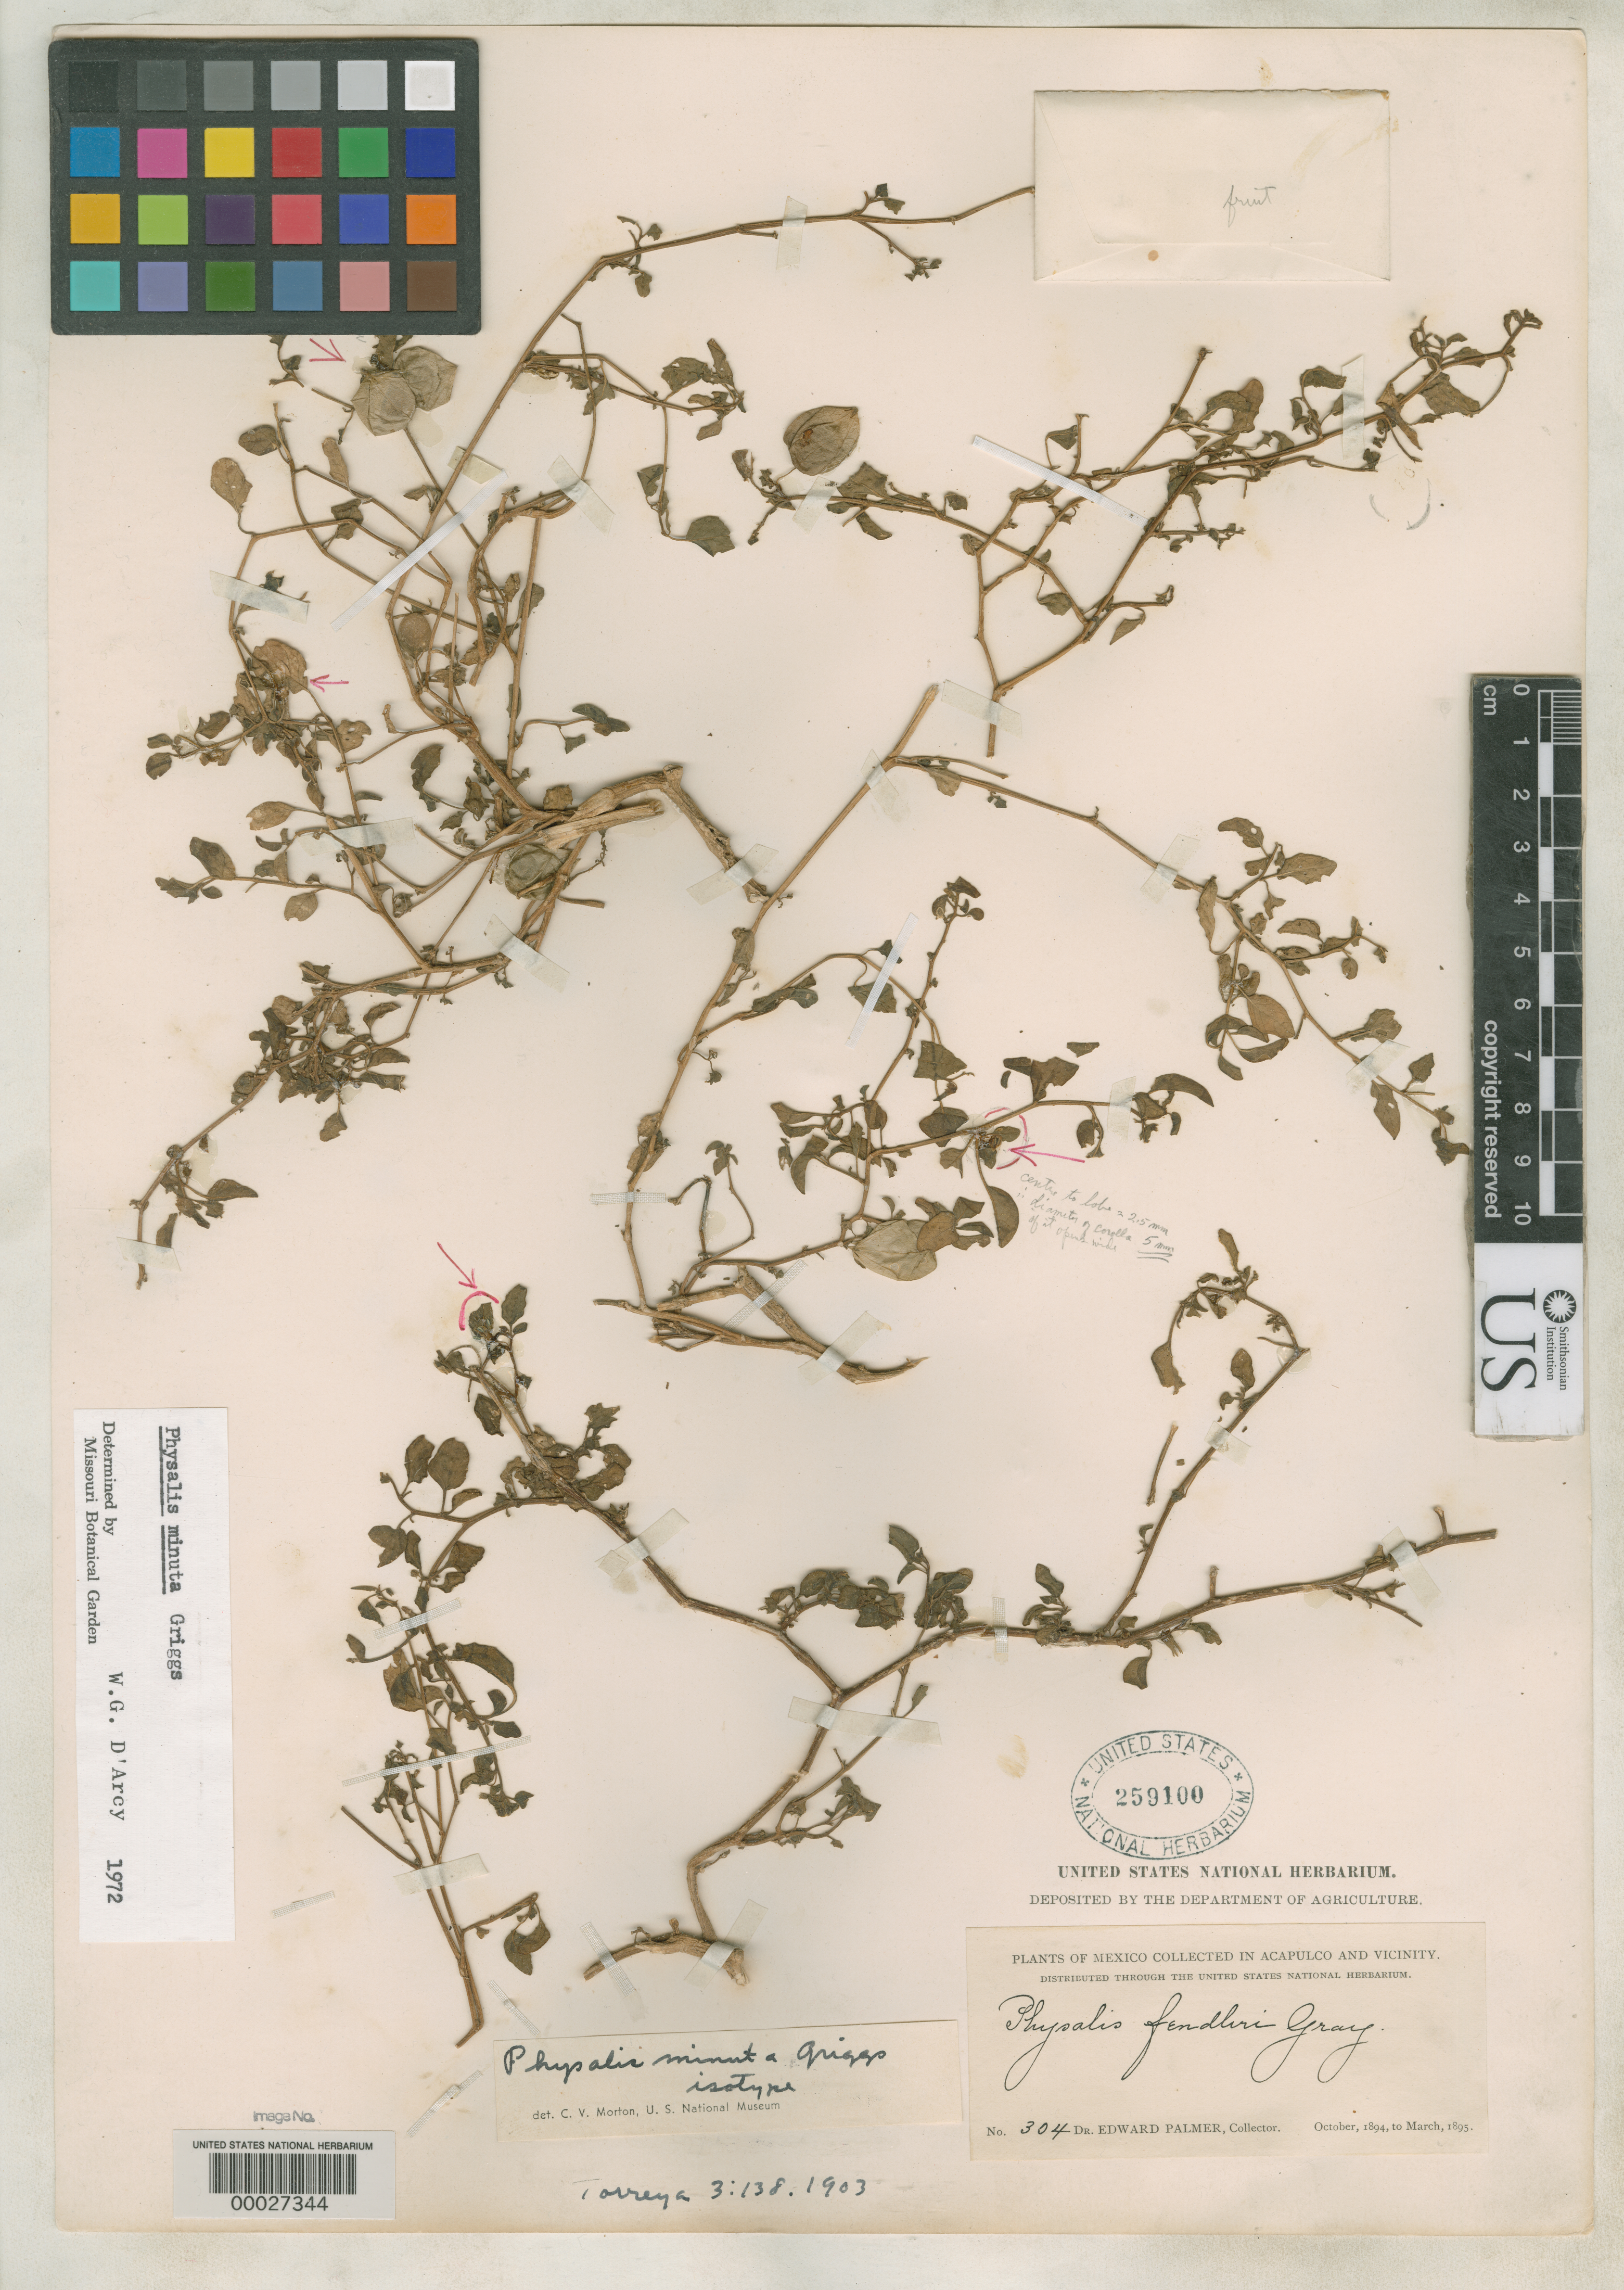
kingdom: Plantae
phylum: Tracheophyta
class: Magnoliopsida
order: Solanales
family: Solanaceae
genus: Physalis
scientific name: Physalis minuta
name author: R.F. Griggs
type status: Isotype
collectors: E. Palmer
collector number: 304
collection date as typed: Oct 1884 to -- Mar 1885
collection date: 1884-10/1885-03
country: Mexico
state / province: Guerrero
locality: Acapulco & vicinity.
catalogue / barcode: US 259100